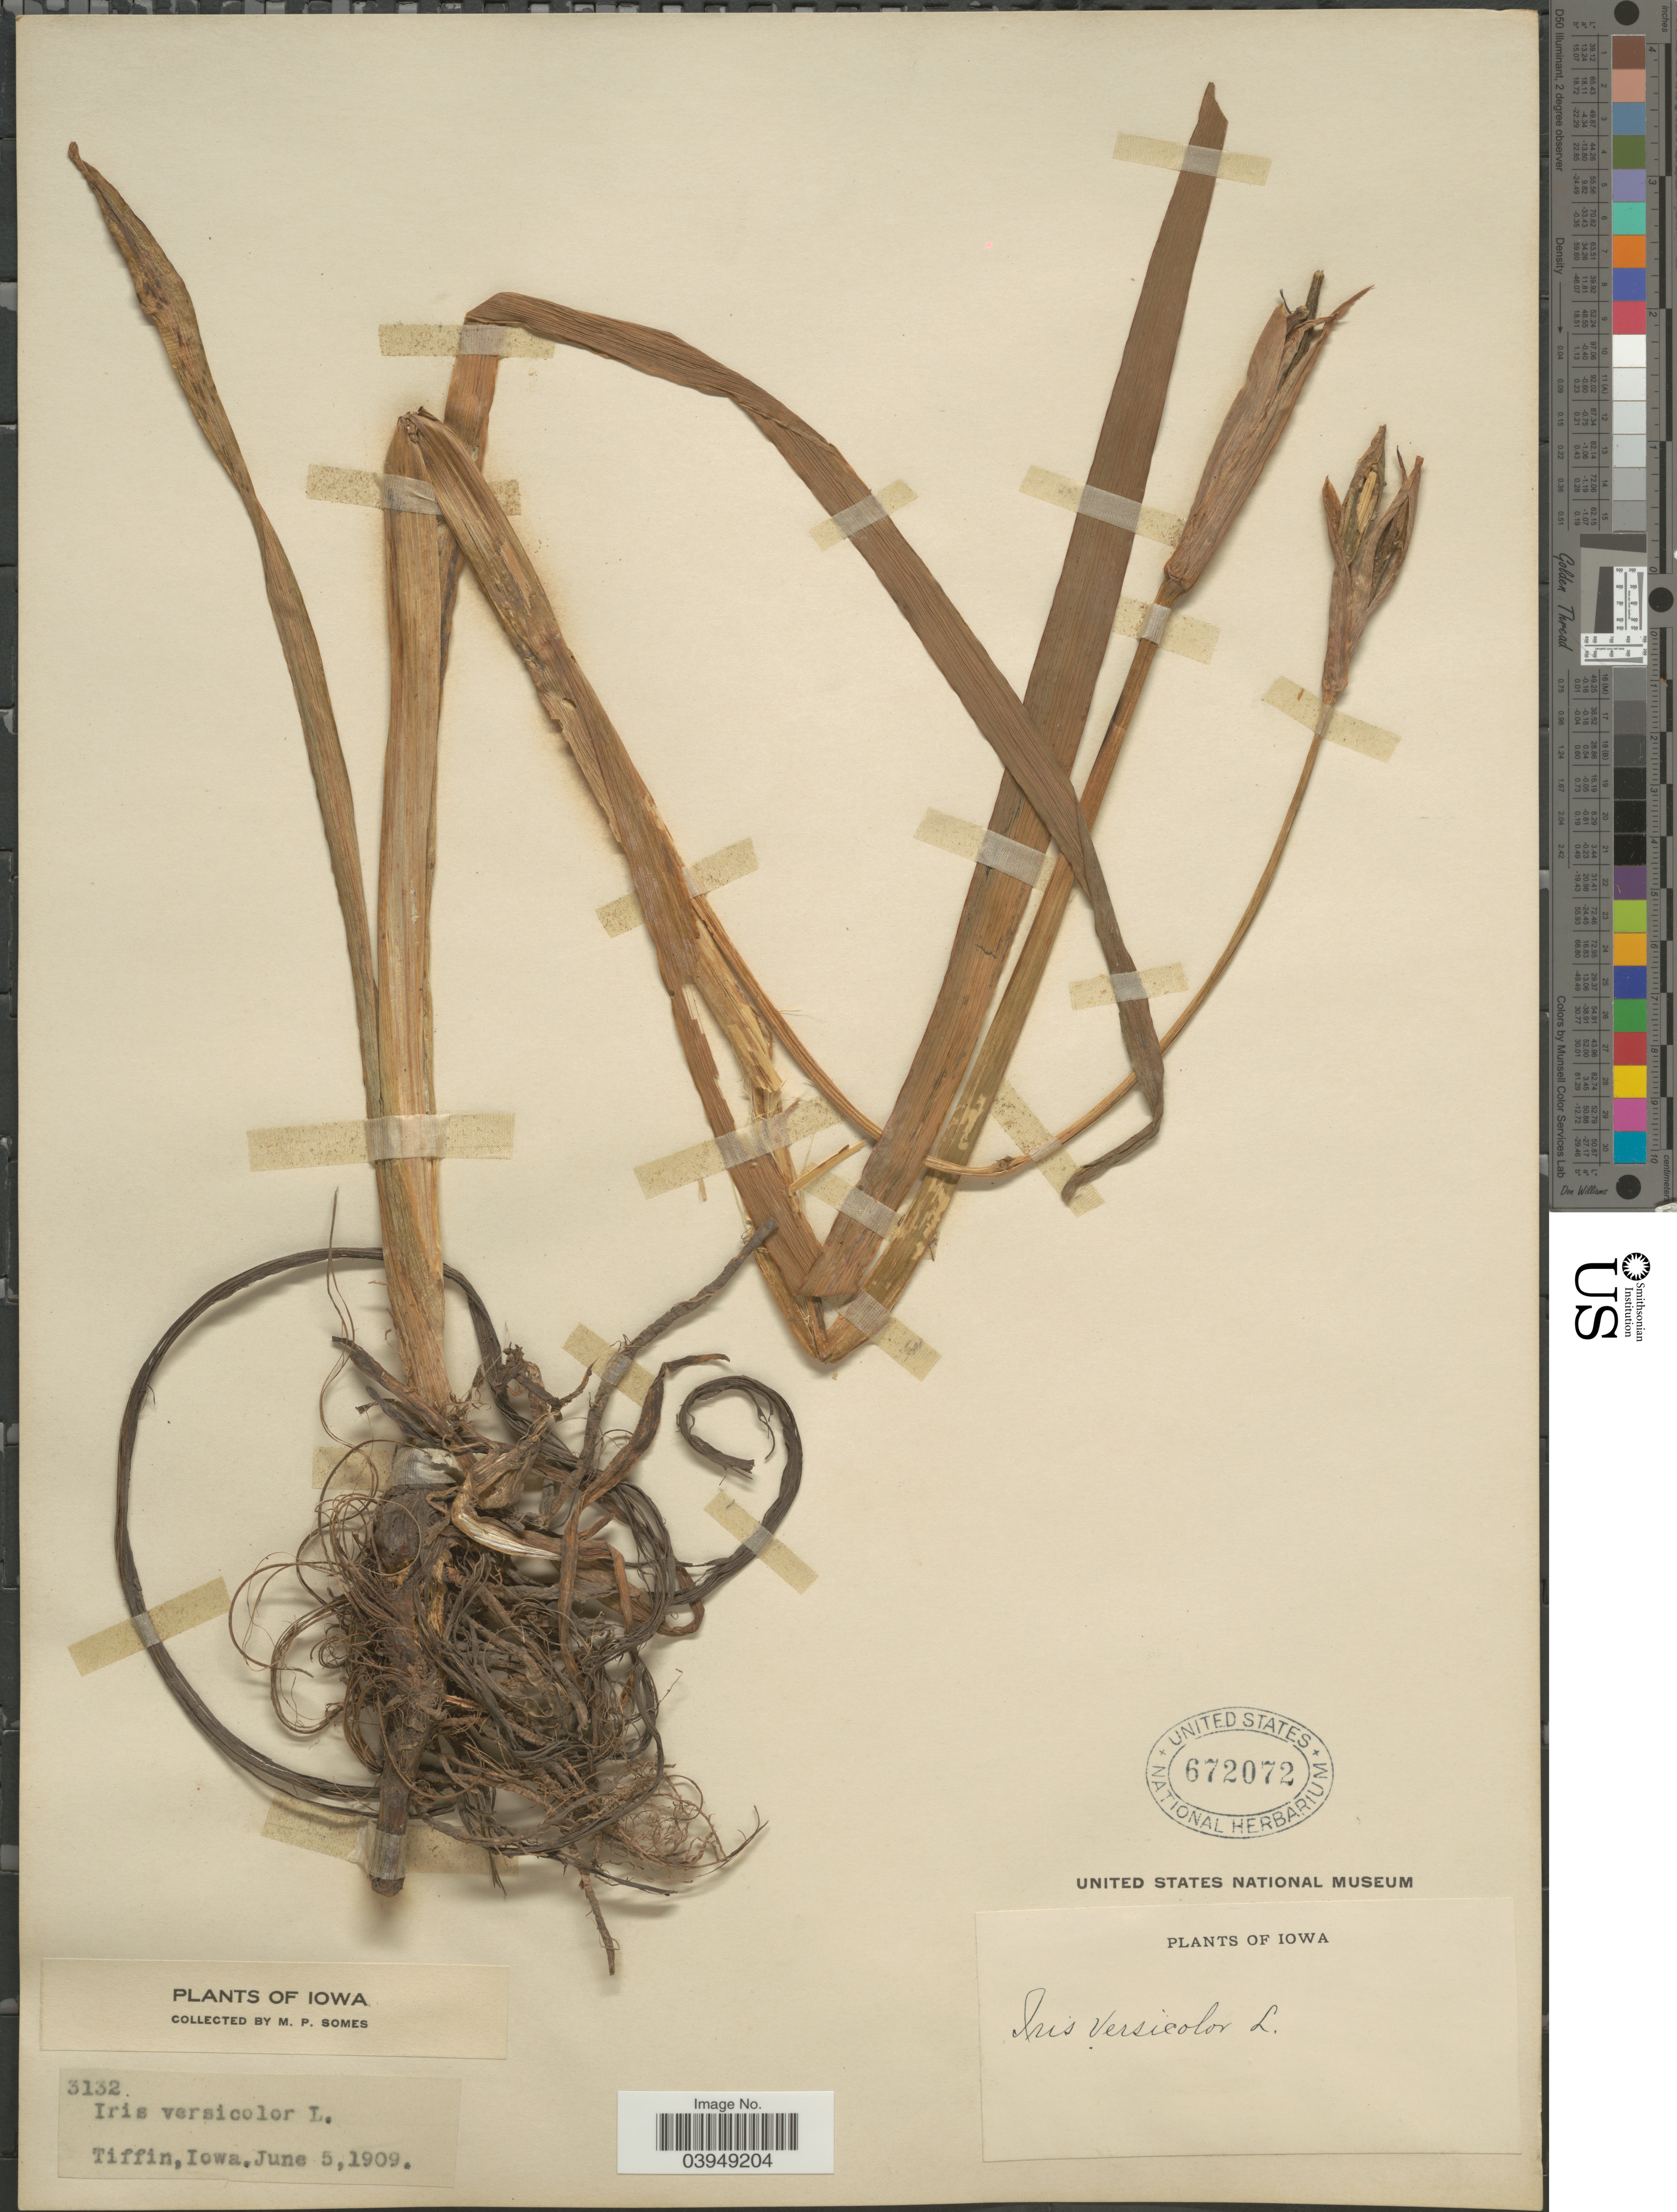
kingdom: Plantae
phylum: Tracheophyta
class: Liliopsida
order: Asparagales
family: Iridaceae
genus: Iris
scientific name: Iris versicolor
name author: L.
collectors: M. Somes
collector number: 3132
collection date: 1909-06-05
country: United States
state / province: Iowa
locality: Tiffin.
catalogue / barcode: US 672072